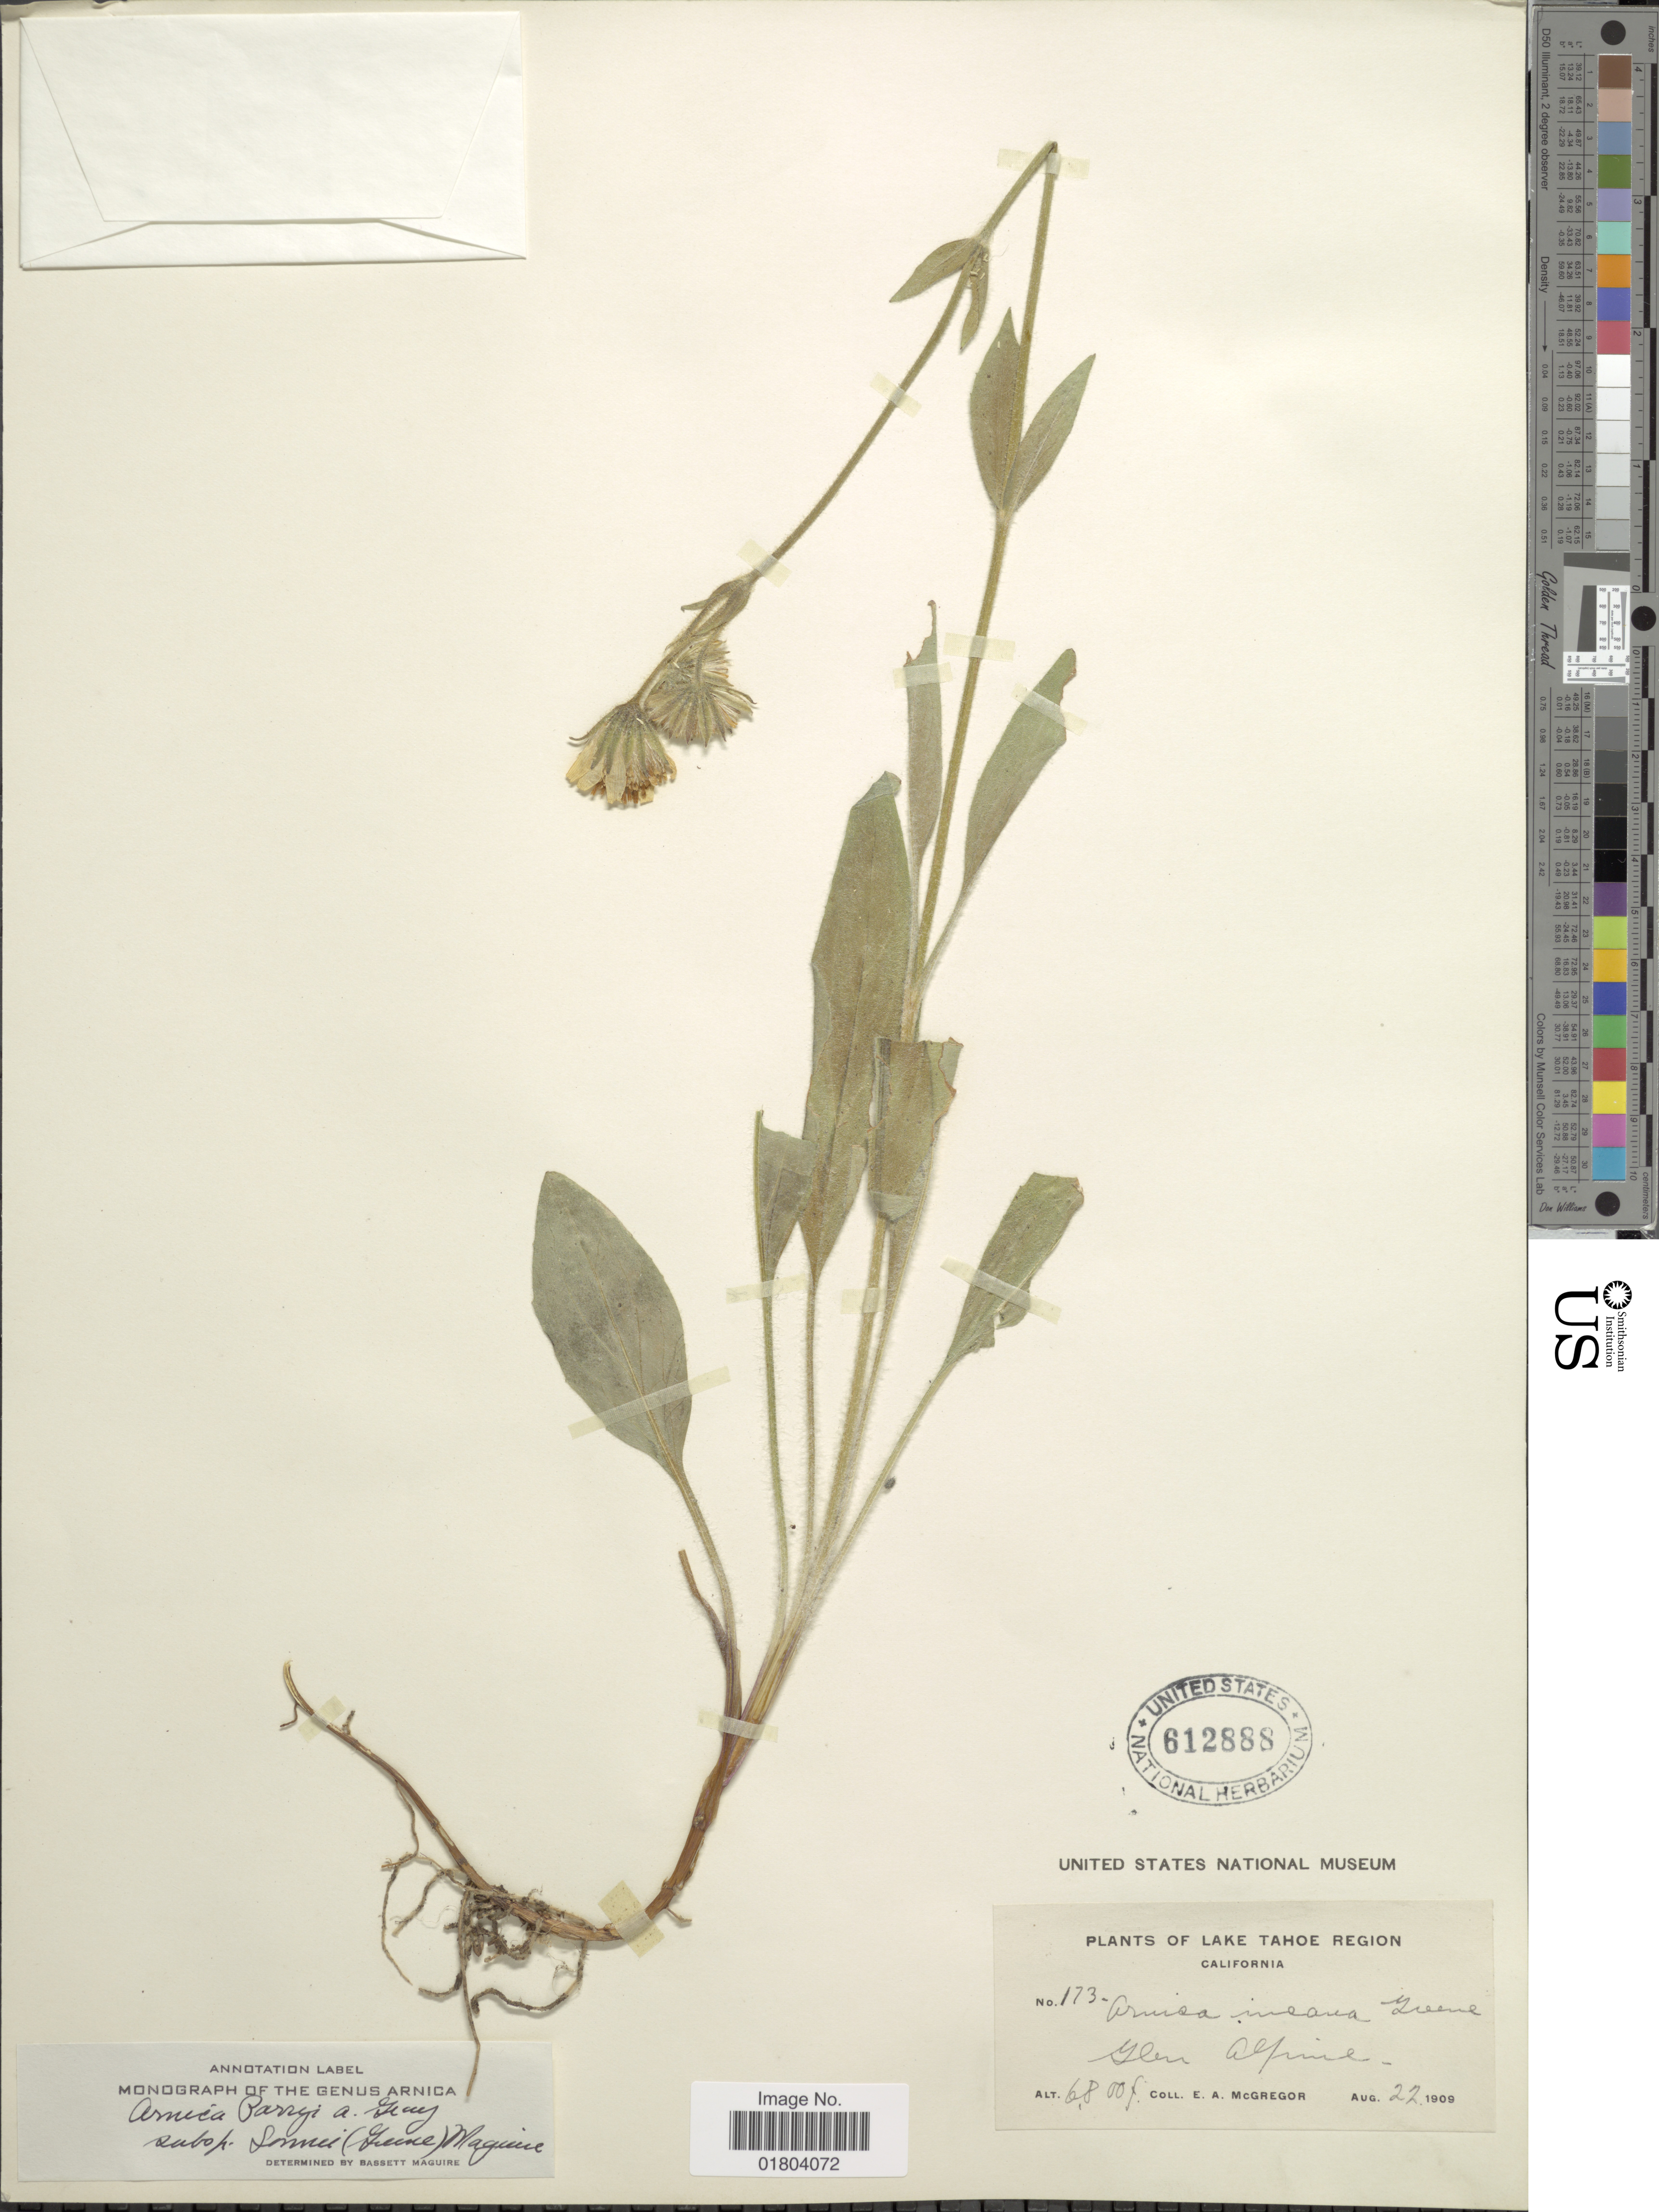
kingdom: Plantae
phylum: Tracheophyta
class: Magnoliopsida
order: Asterales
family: Asteraceae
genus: Arnica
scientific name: Arnica parryi subsp. sonnei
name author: (Greene) Maguire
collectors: E. A. McGregor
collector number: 173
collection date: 1909-08-22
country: United States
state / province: California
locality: Lake Tahoe Region, Glen Alpine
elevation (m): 2073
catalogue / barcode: US 612888